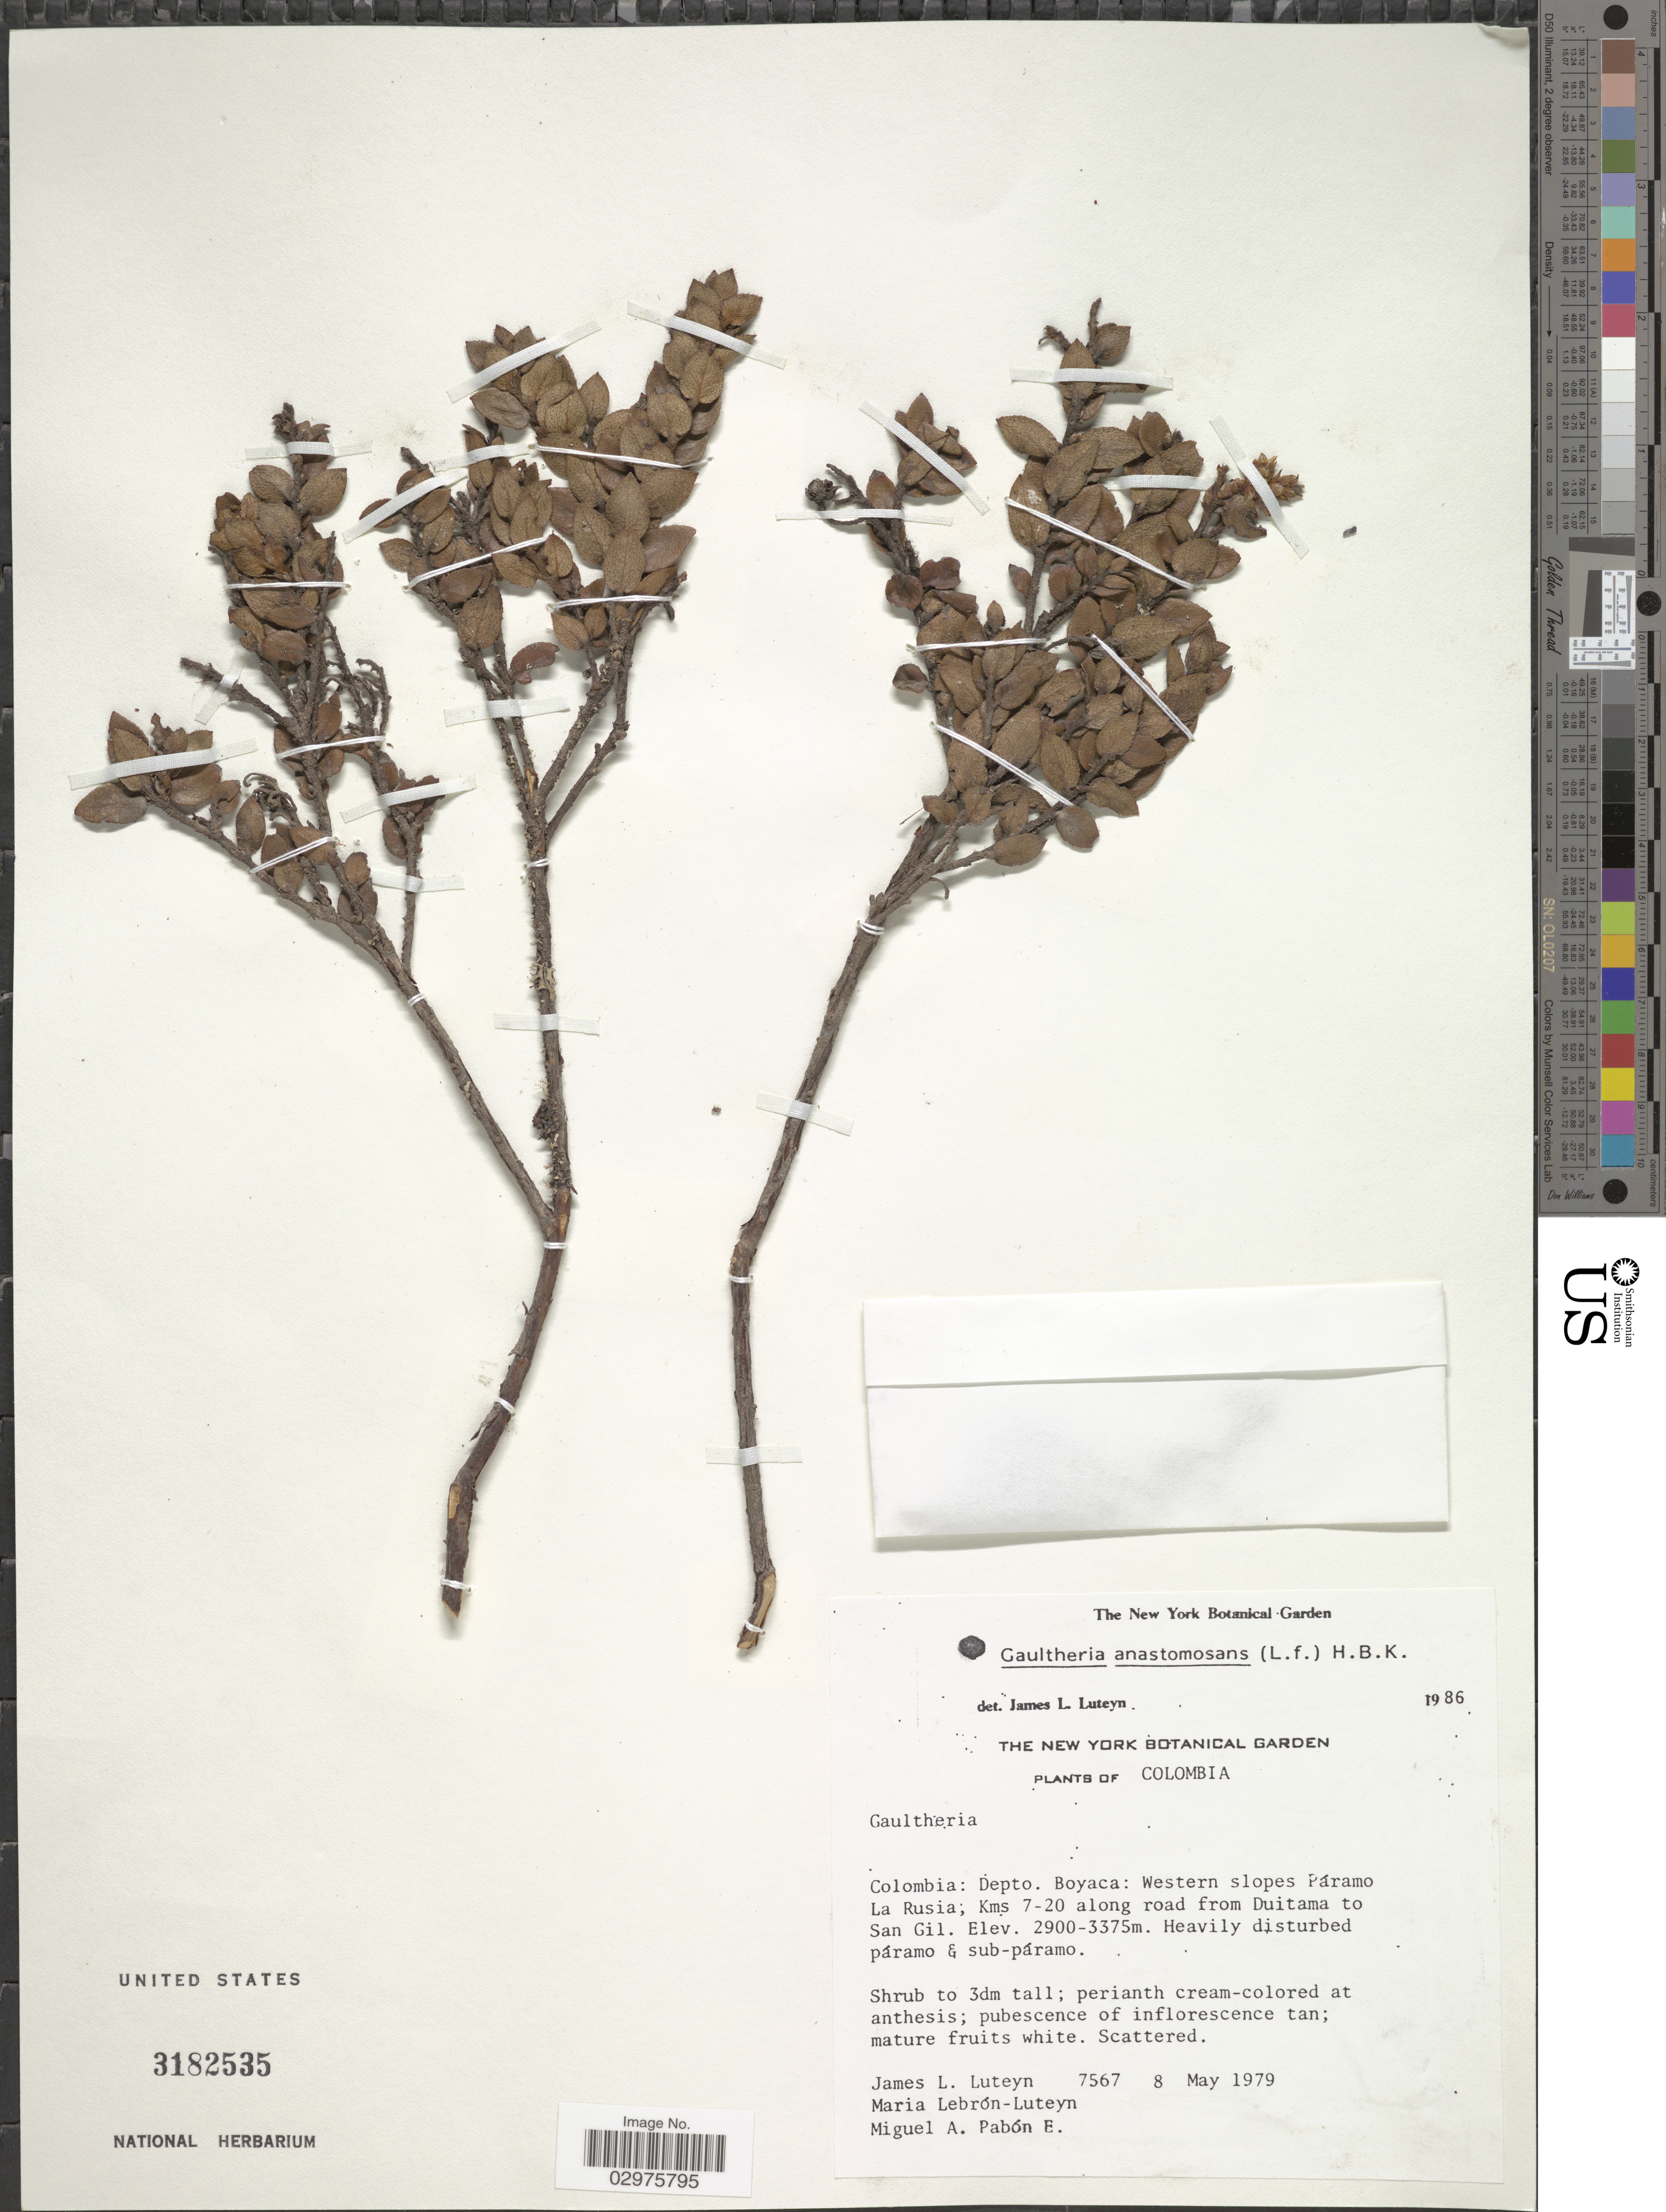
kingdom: Plantae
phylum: Tracheophyta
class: Magnoliopsida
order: Ericales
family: Ericaceae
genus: Gaultheria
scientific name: Gaultheria anastomosans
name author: (L. f.) Kunth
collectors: J. L. Luteyn, M. L. Lebrón-Luteyn & M. A. Pabon E.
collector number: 7567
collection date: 1979-05-08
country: Colombia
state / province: Boyacá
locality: Depto. Boyaca: Western slopes Páramo La Rusia; Kms 7-20 along road from Duitama to San Gil.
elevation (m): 2900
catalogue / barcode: US 3182535